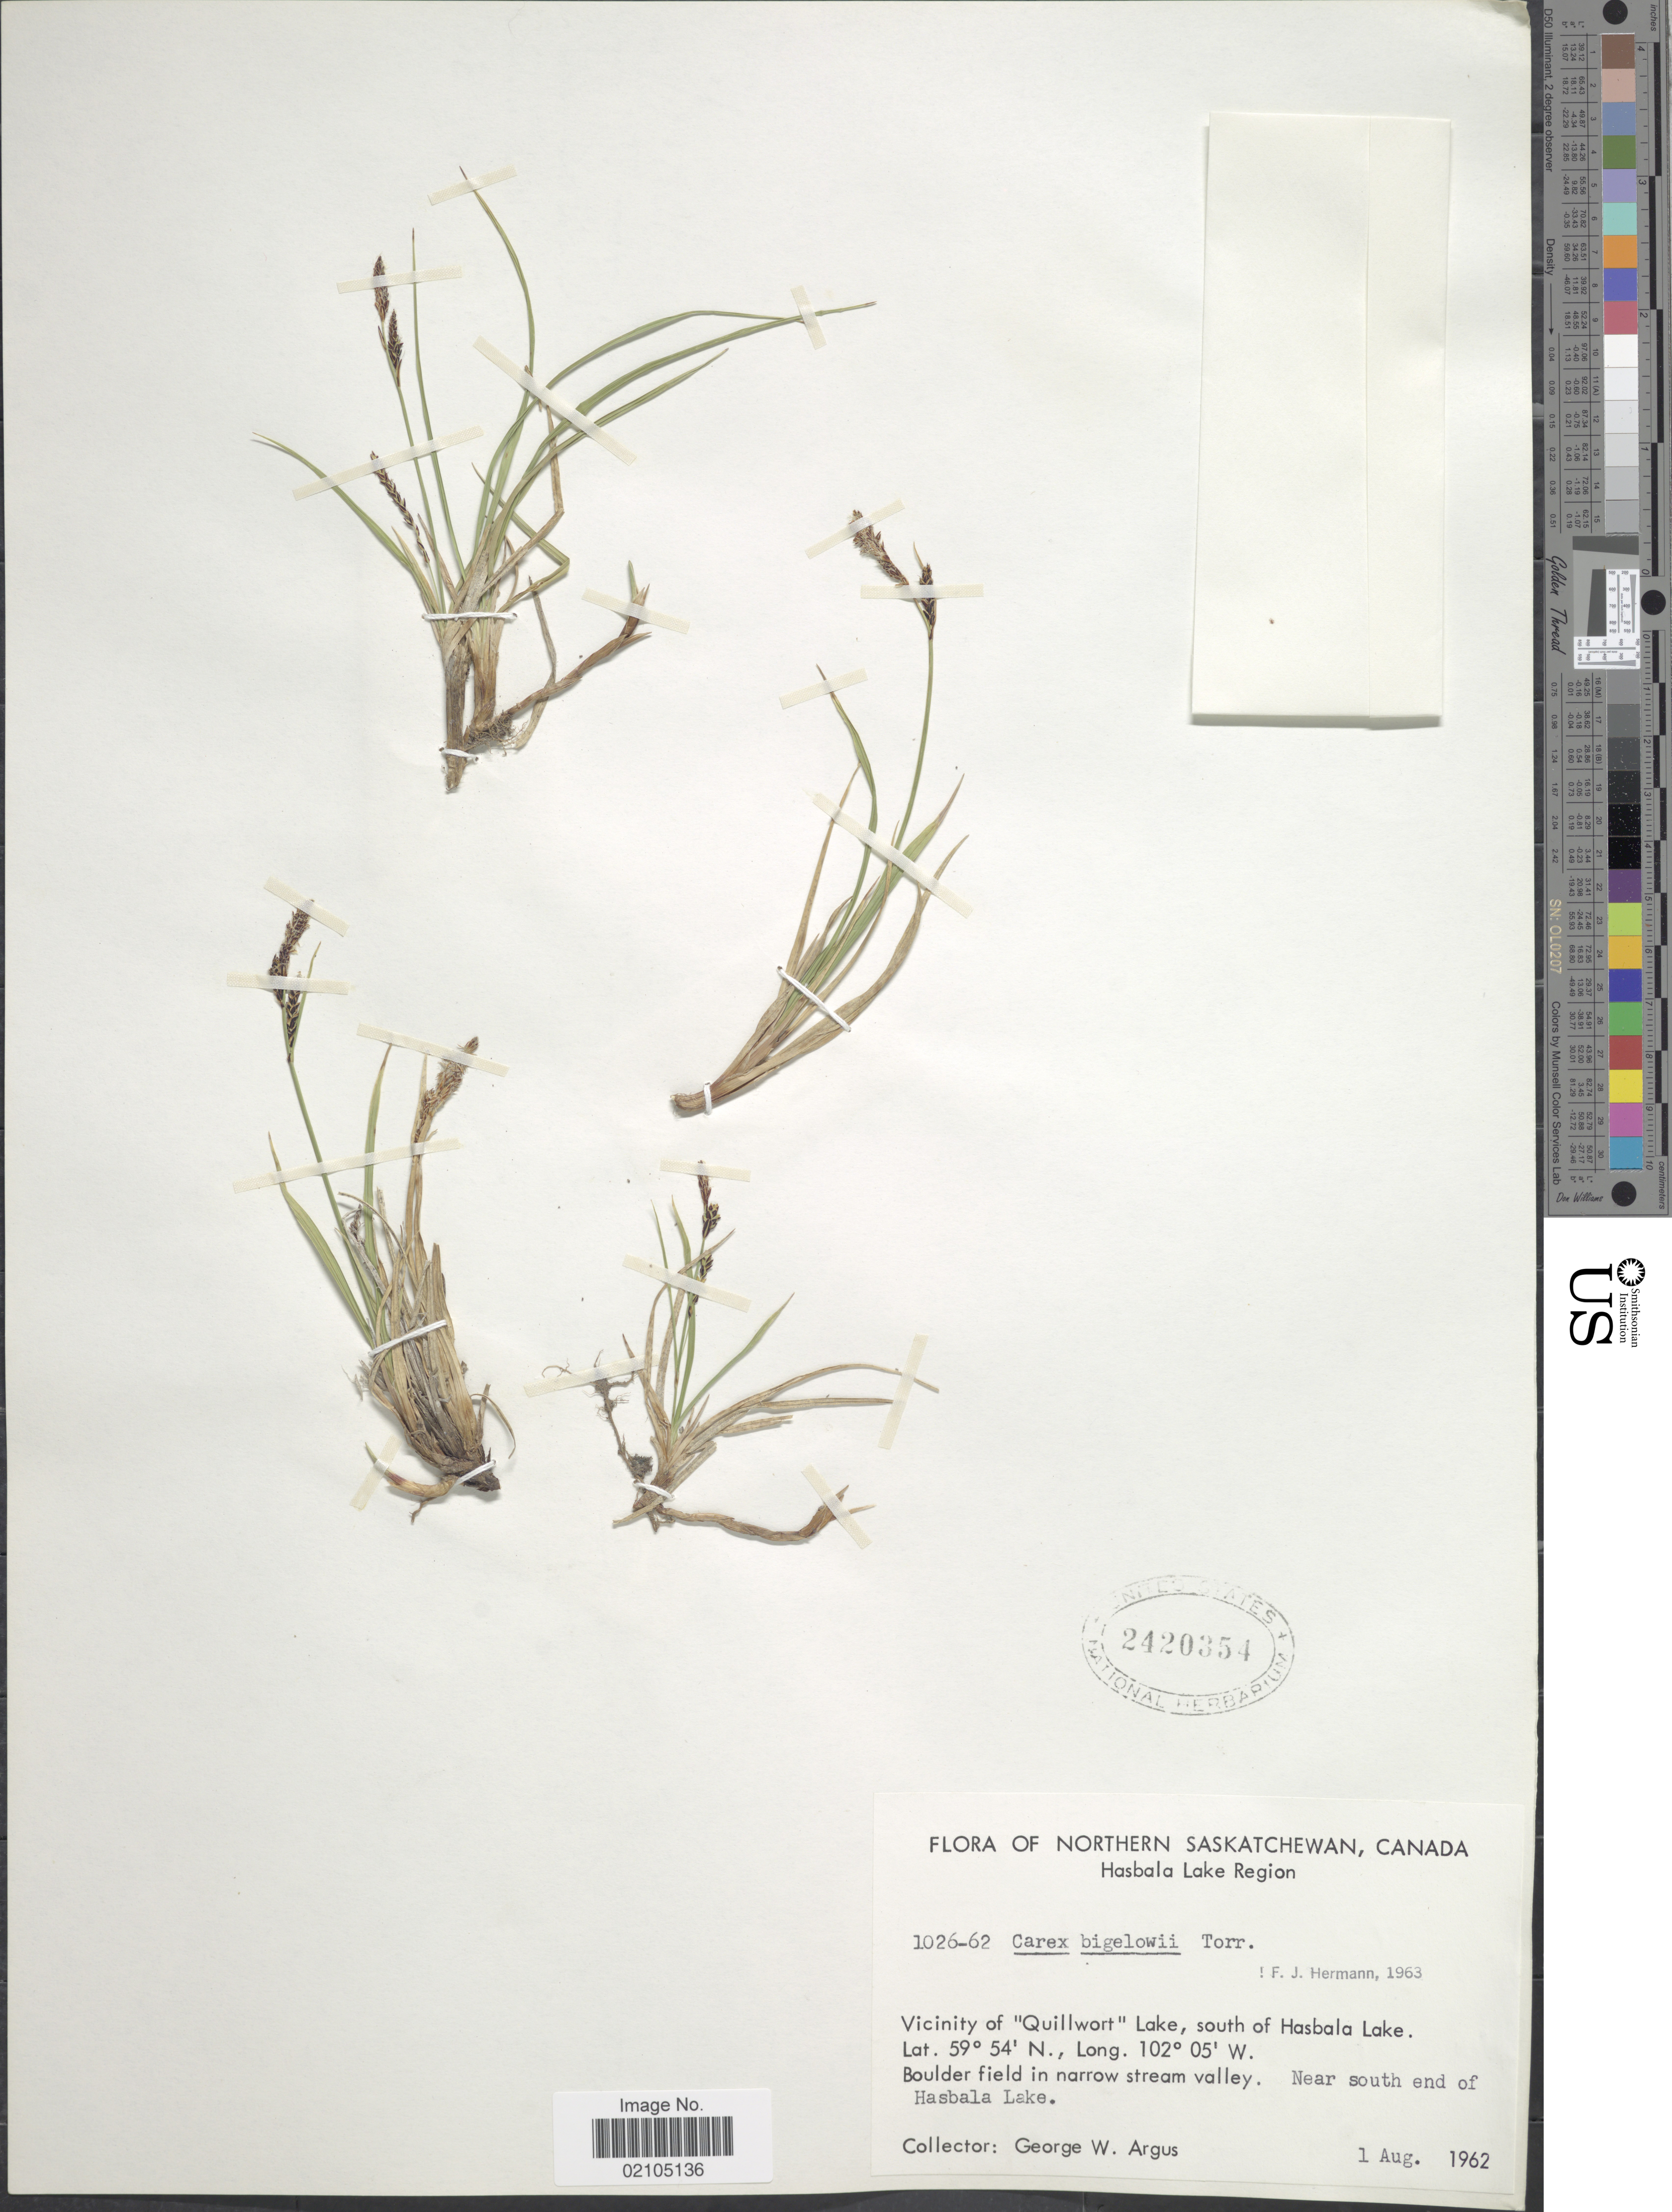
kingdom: Plantae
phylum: Tracheophyta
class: Liliopsida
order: Poales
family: Cyperaceae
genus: Carex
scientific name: Carex bigelowii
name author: Torr. ex Schwein.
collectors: G. W. Argus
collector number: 1026-62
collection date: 1962-08-01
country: Canada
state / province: Saskatchewan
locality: Northern Saskatchewan. Hasbala Lake Region. Vicinity of "Quillwort"Lake, south of Hasbala Lake. Boulder field in narrow valley. Near south end of Hasbala Lake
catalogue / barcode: US 2420354